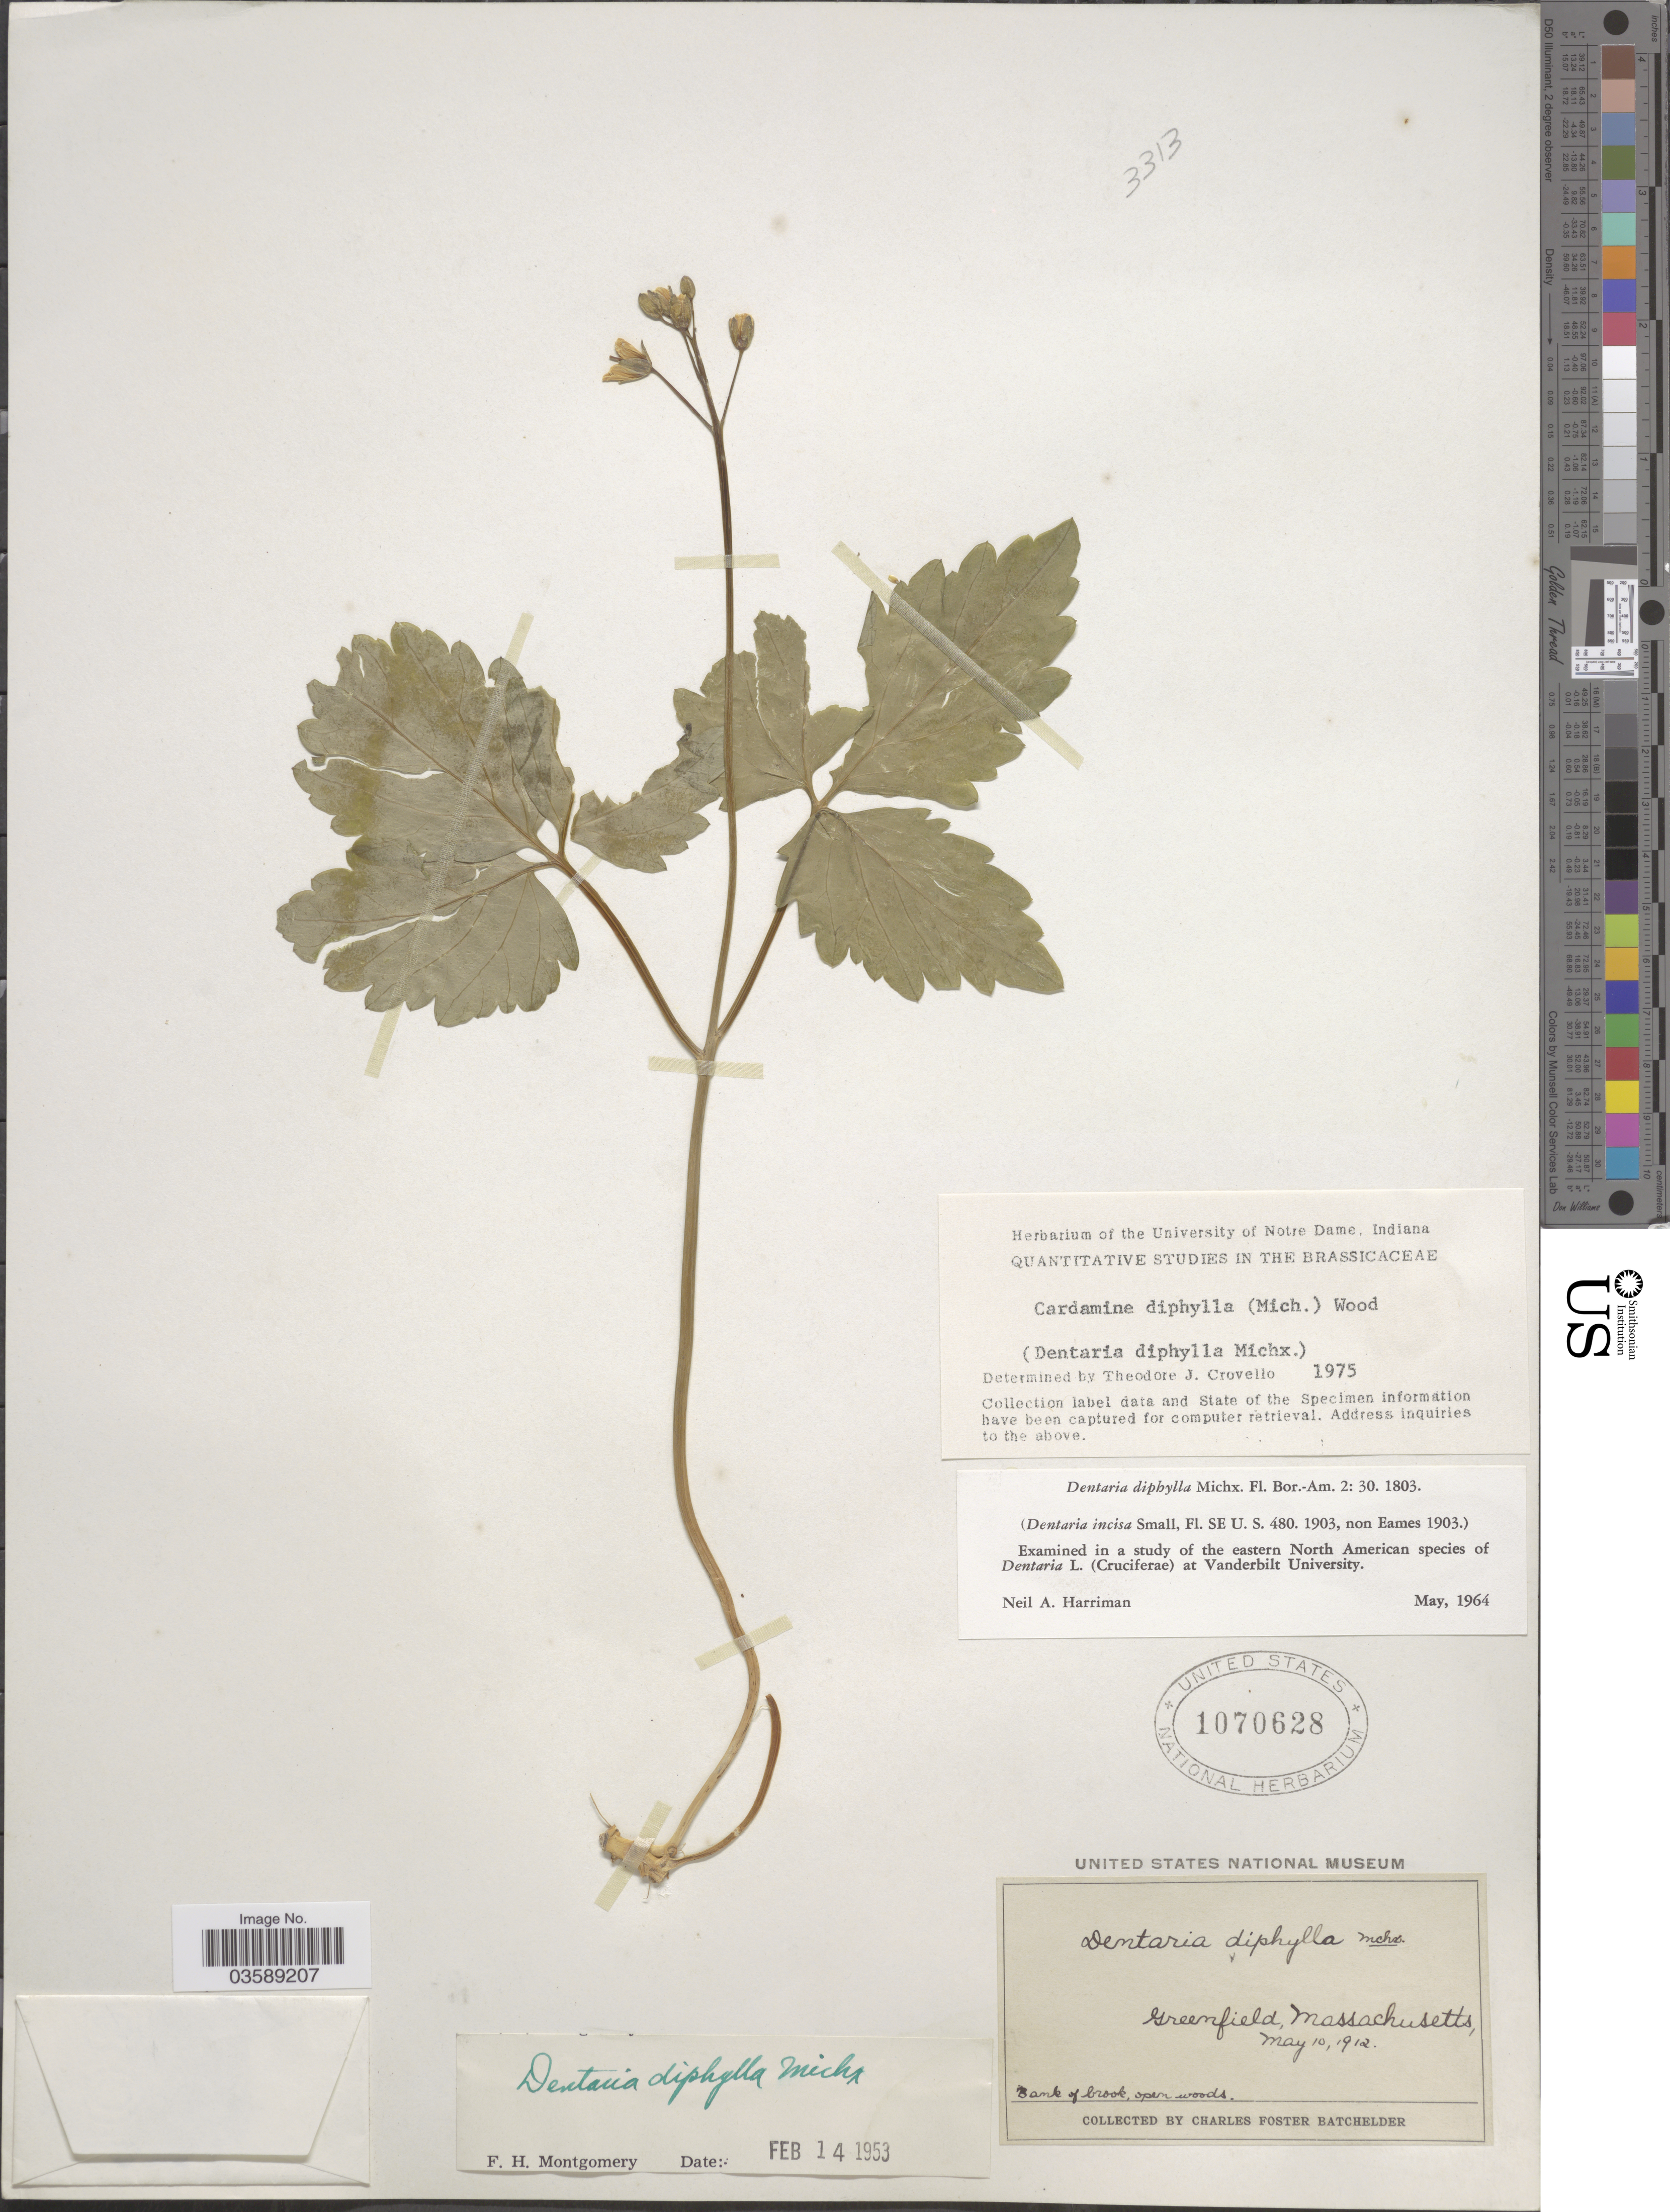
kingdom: Plantae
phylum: Tracheophyta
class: Magnoliopsida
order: Brassicales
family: Brassicaceae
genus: Cardamine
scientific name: Cardamine diphylla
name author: (Michx.) Alph. Wood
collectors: C. Batchelder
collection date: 1912-05-10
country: United States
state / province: Massachusetts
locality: Greenfield.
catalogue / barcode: US 1070628